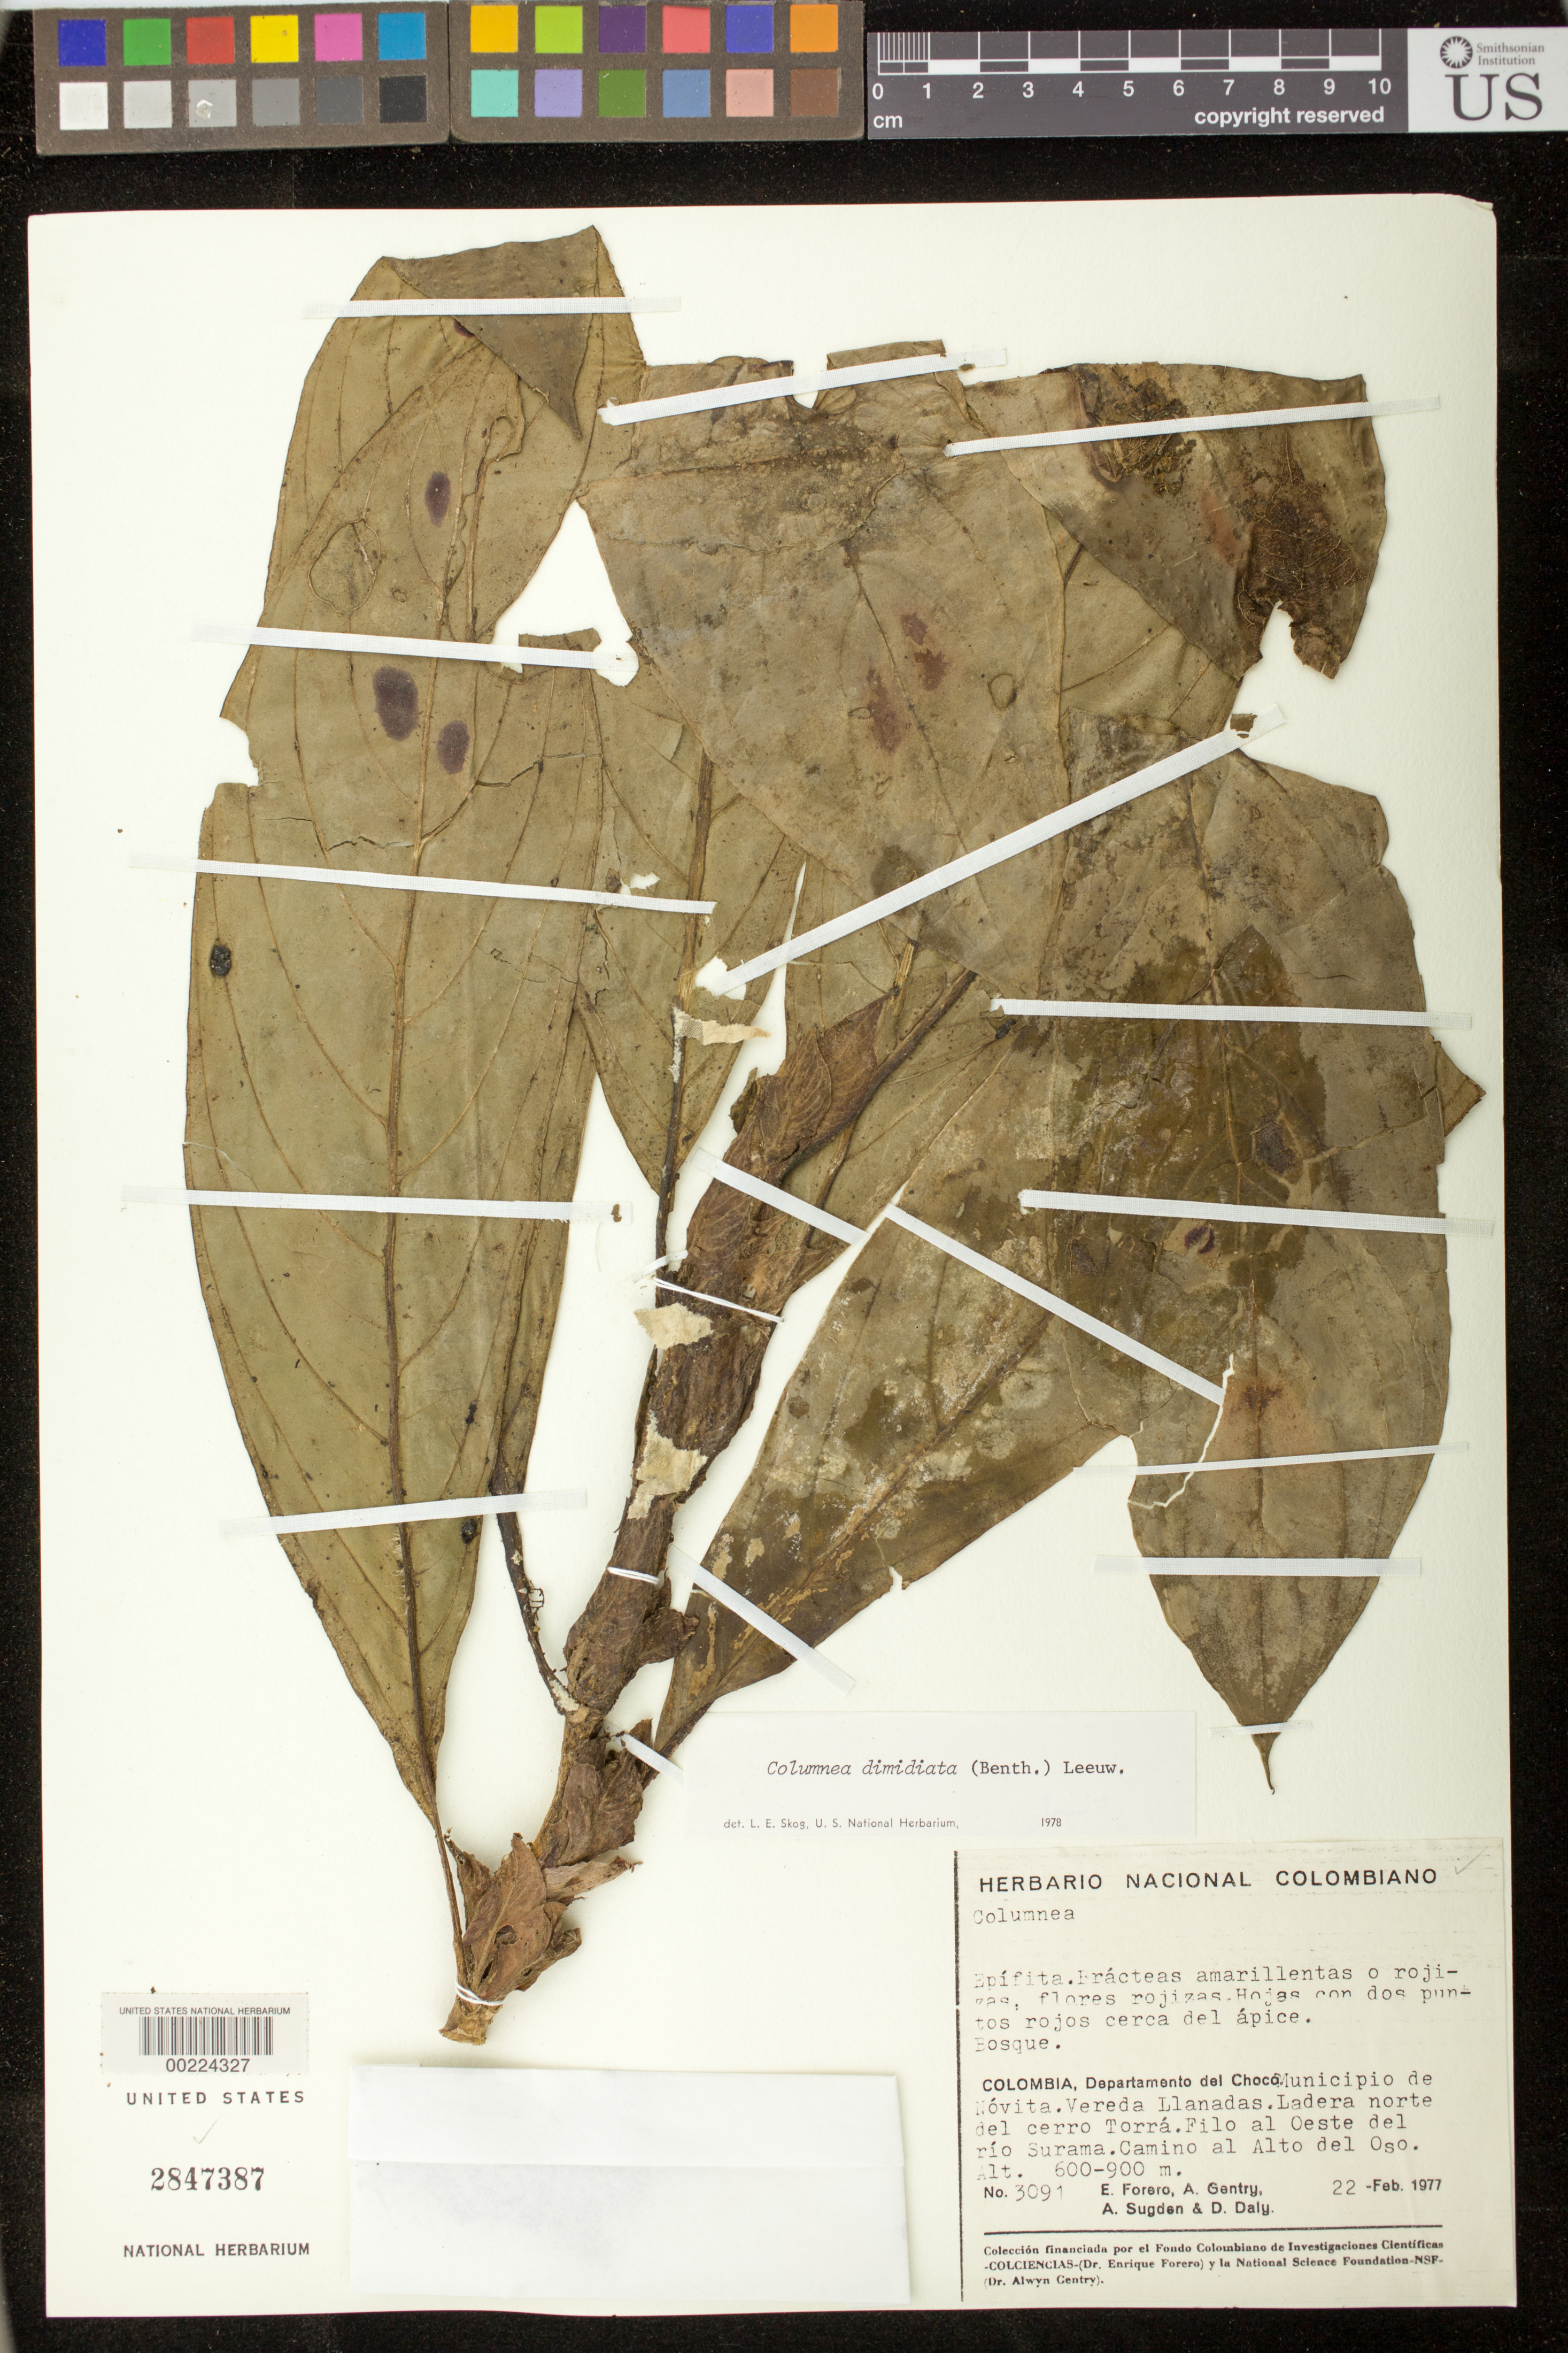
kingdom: Plantae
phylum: Tracheophyta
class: Magnoliopsida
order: Lamiales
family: Gesneriaceae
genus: Columnea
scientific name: Columnea consanguinea Hanst. var. consanguinea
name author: (Hanst.) Hanst.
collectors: E. Forero, A. H. Gentry, A. Sugden & D. C. Daly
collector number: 3091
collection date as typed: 22 Feb 1977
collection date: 1977-02-22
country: Colombia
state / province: Chocó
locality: Mun. of Novita, Llanadas path, north slope of Cerro Torra, filo W of Rio Surama, road to Alto del Oso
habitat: Forest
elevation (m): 600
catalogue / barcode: US 2847387